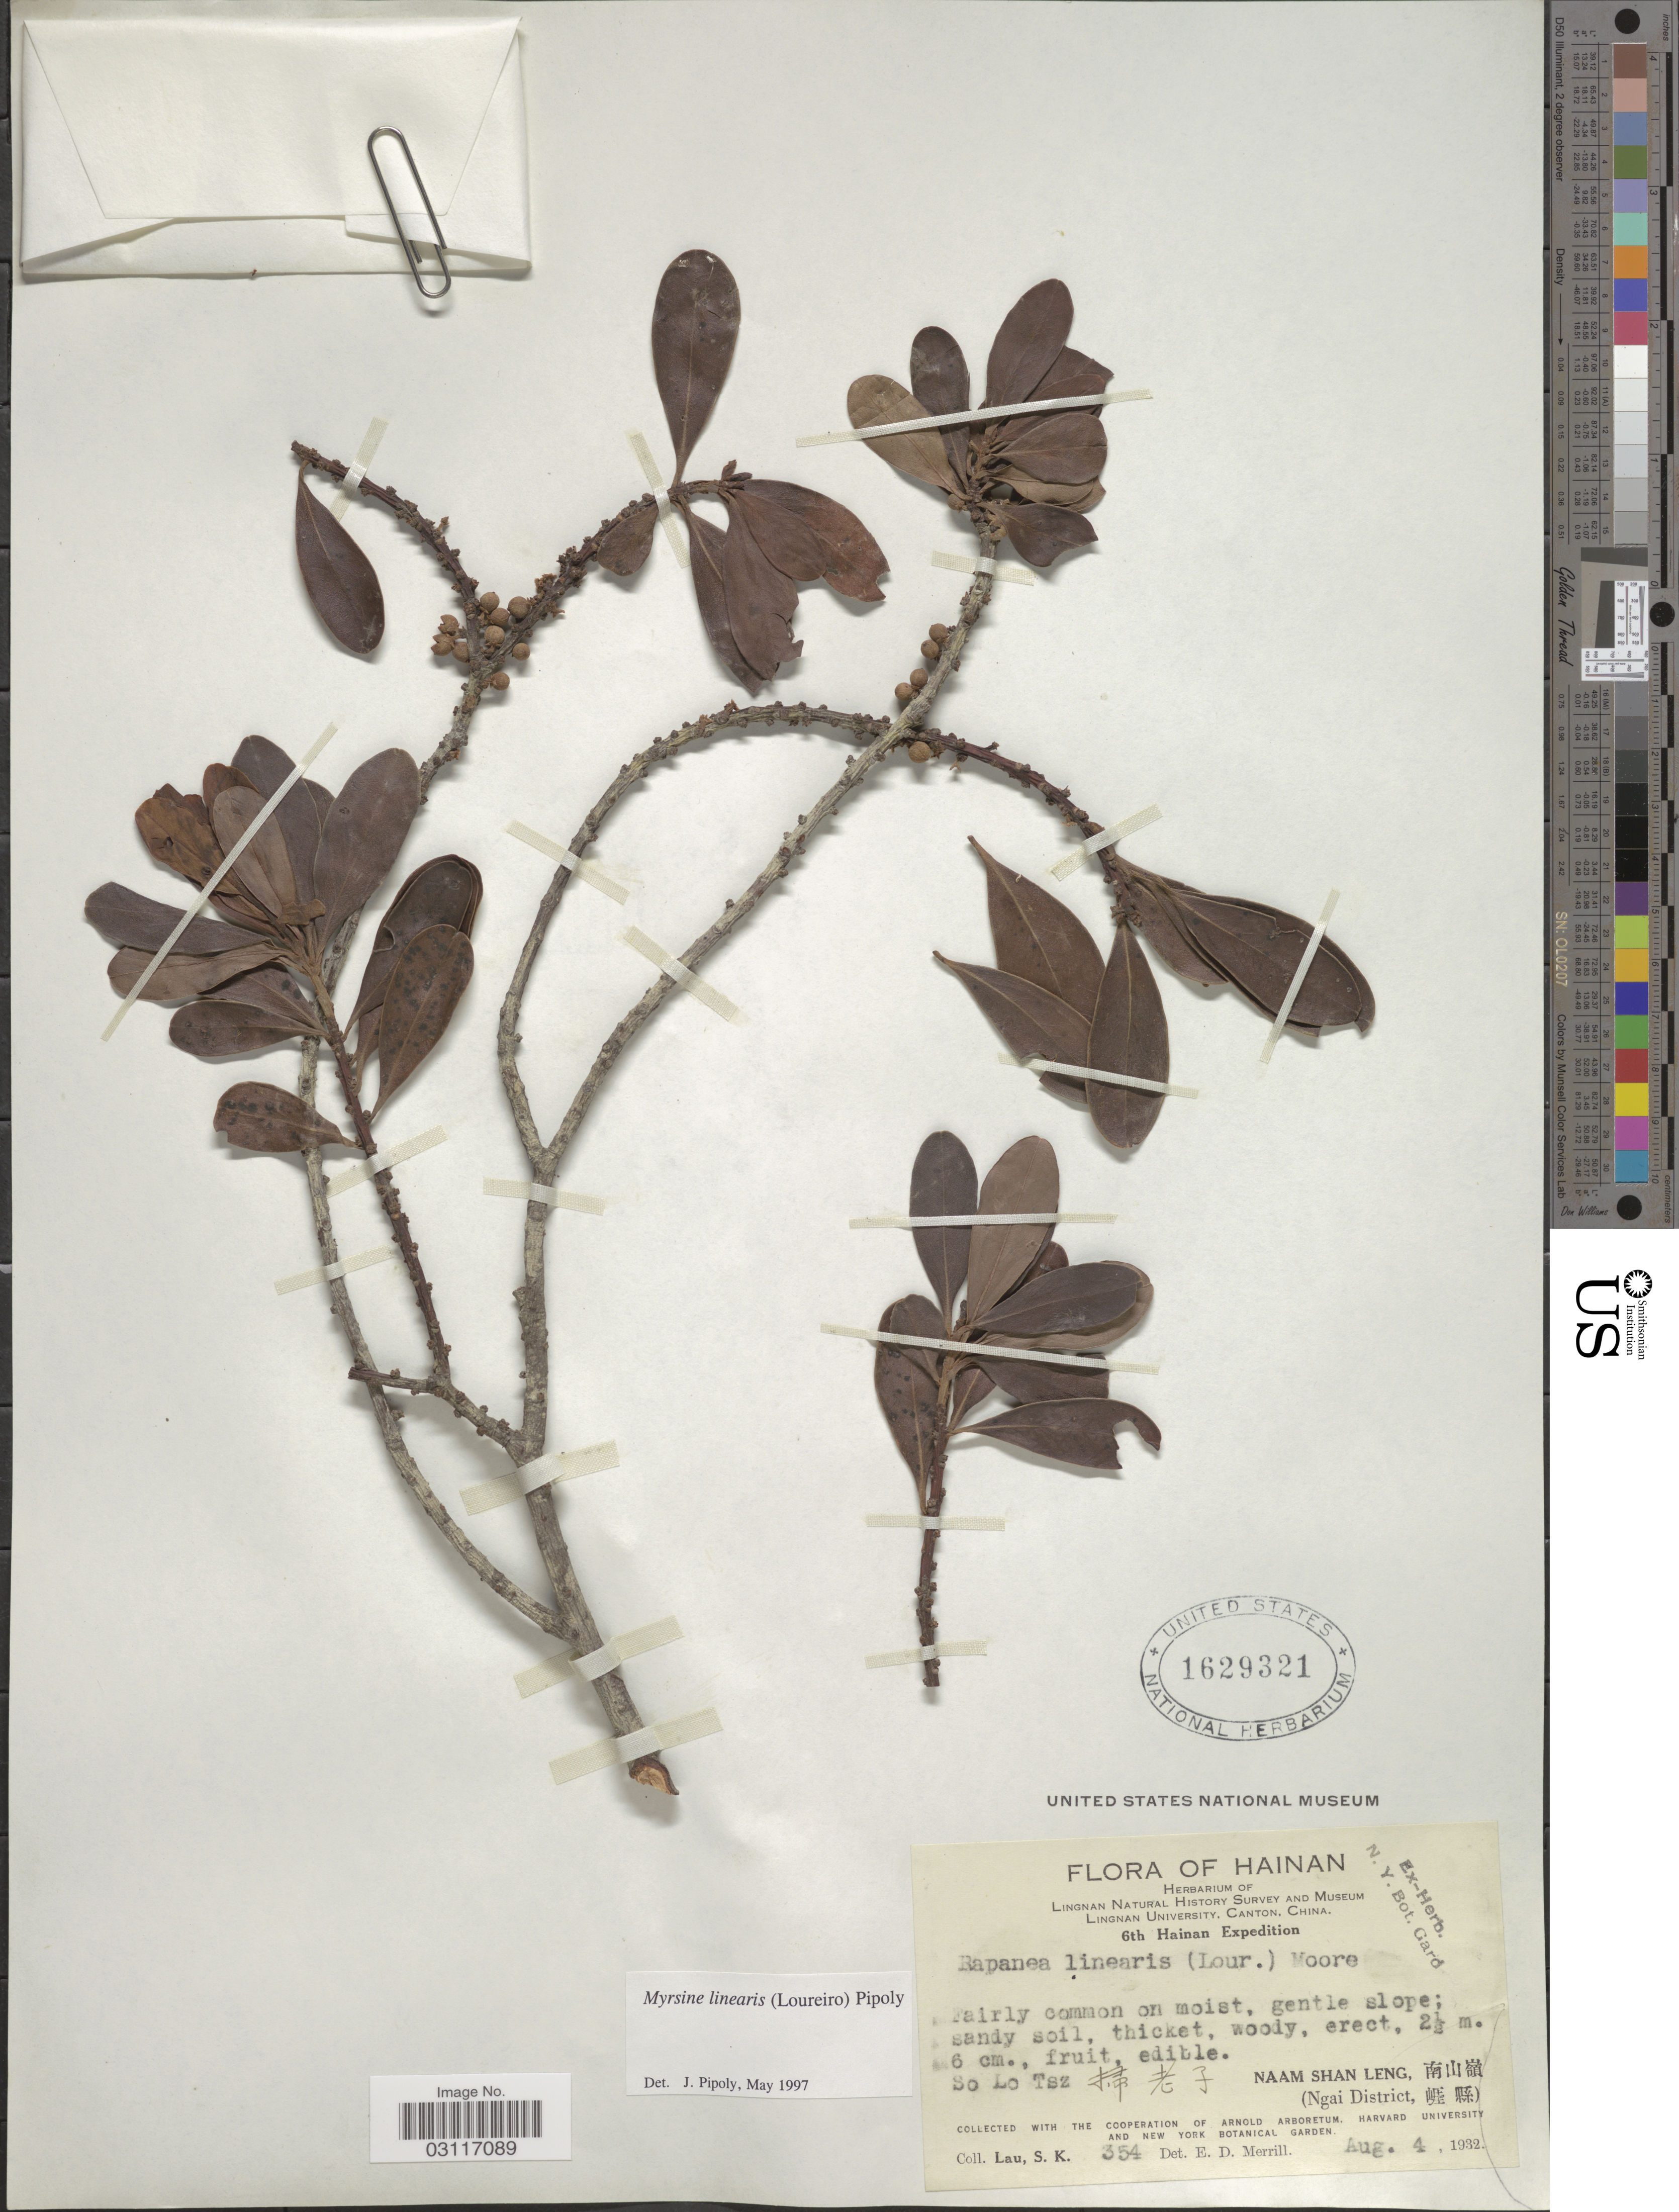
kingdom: Plantae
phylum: Tracheophyta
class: Magnoliopsida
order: Ericales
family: Primulaceae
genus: Myrsine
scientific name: Myrsine linearis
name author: (Lour.) Poir.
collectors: S. K. Lau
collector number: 354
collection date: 1932-08-04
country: China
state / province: Hainan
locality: So Lo Tsz. Naam Shan Leng (Ngai District).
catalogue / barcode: US 1629321